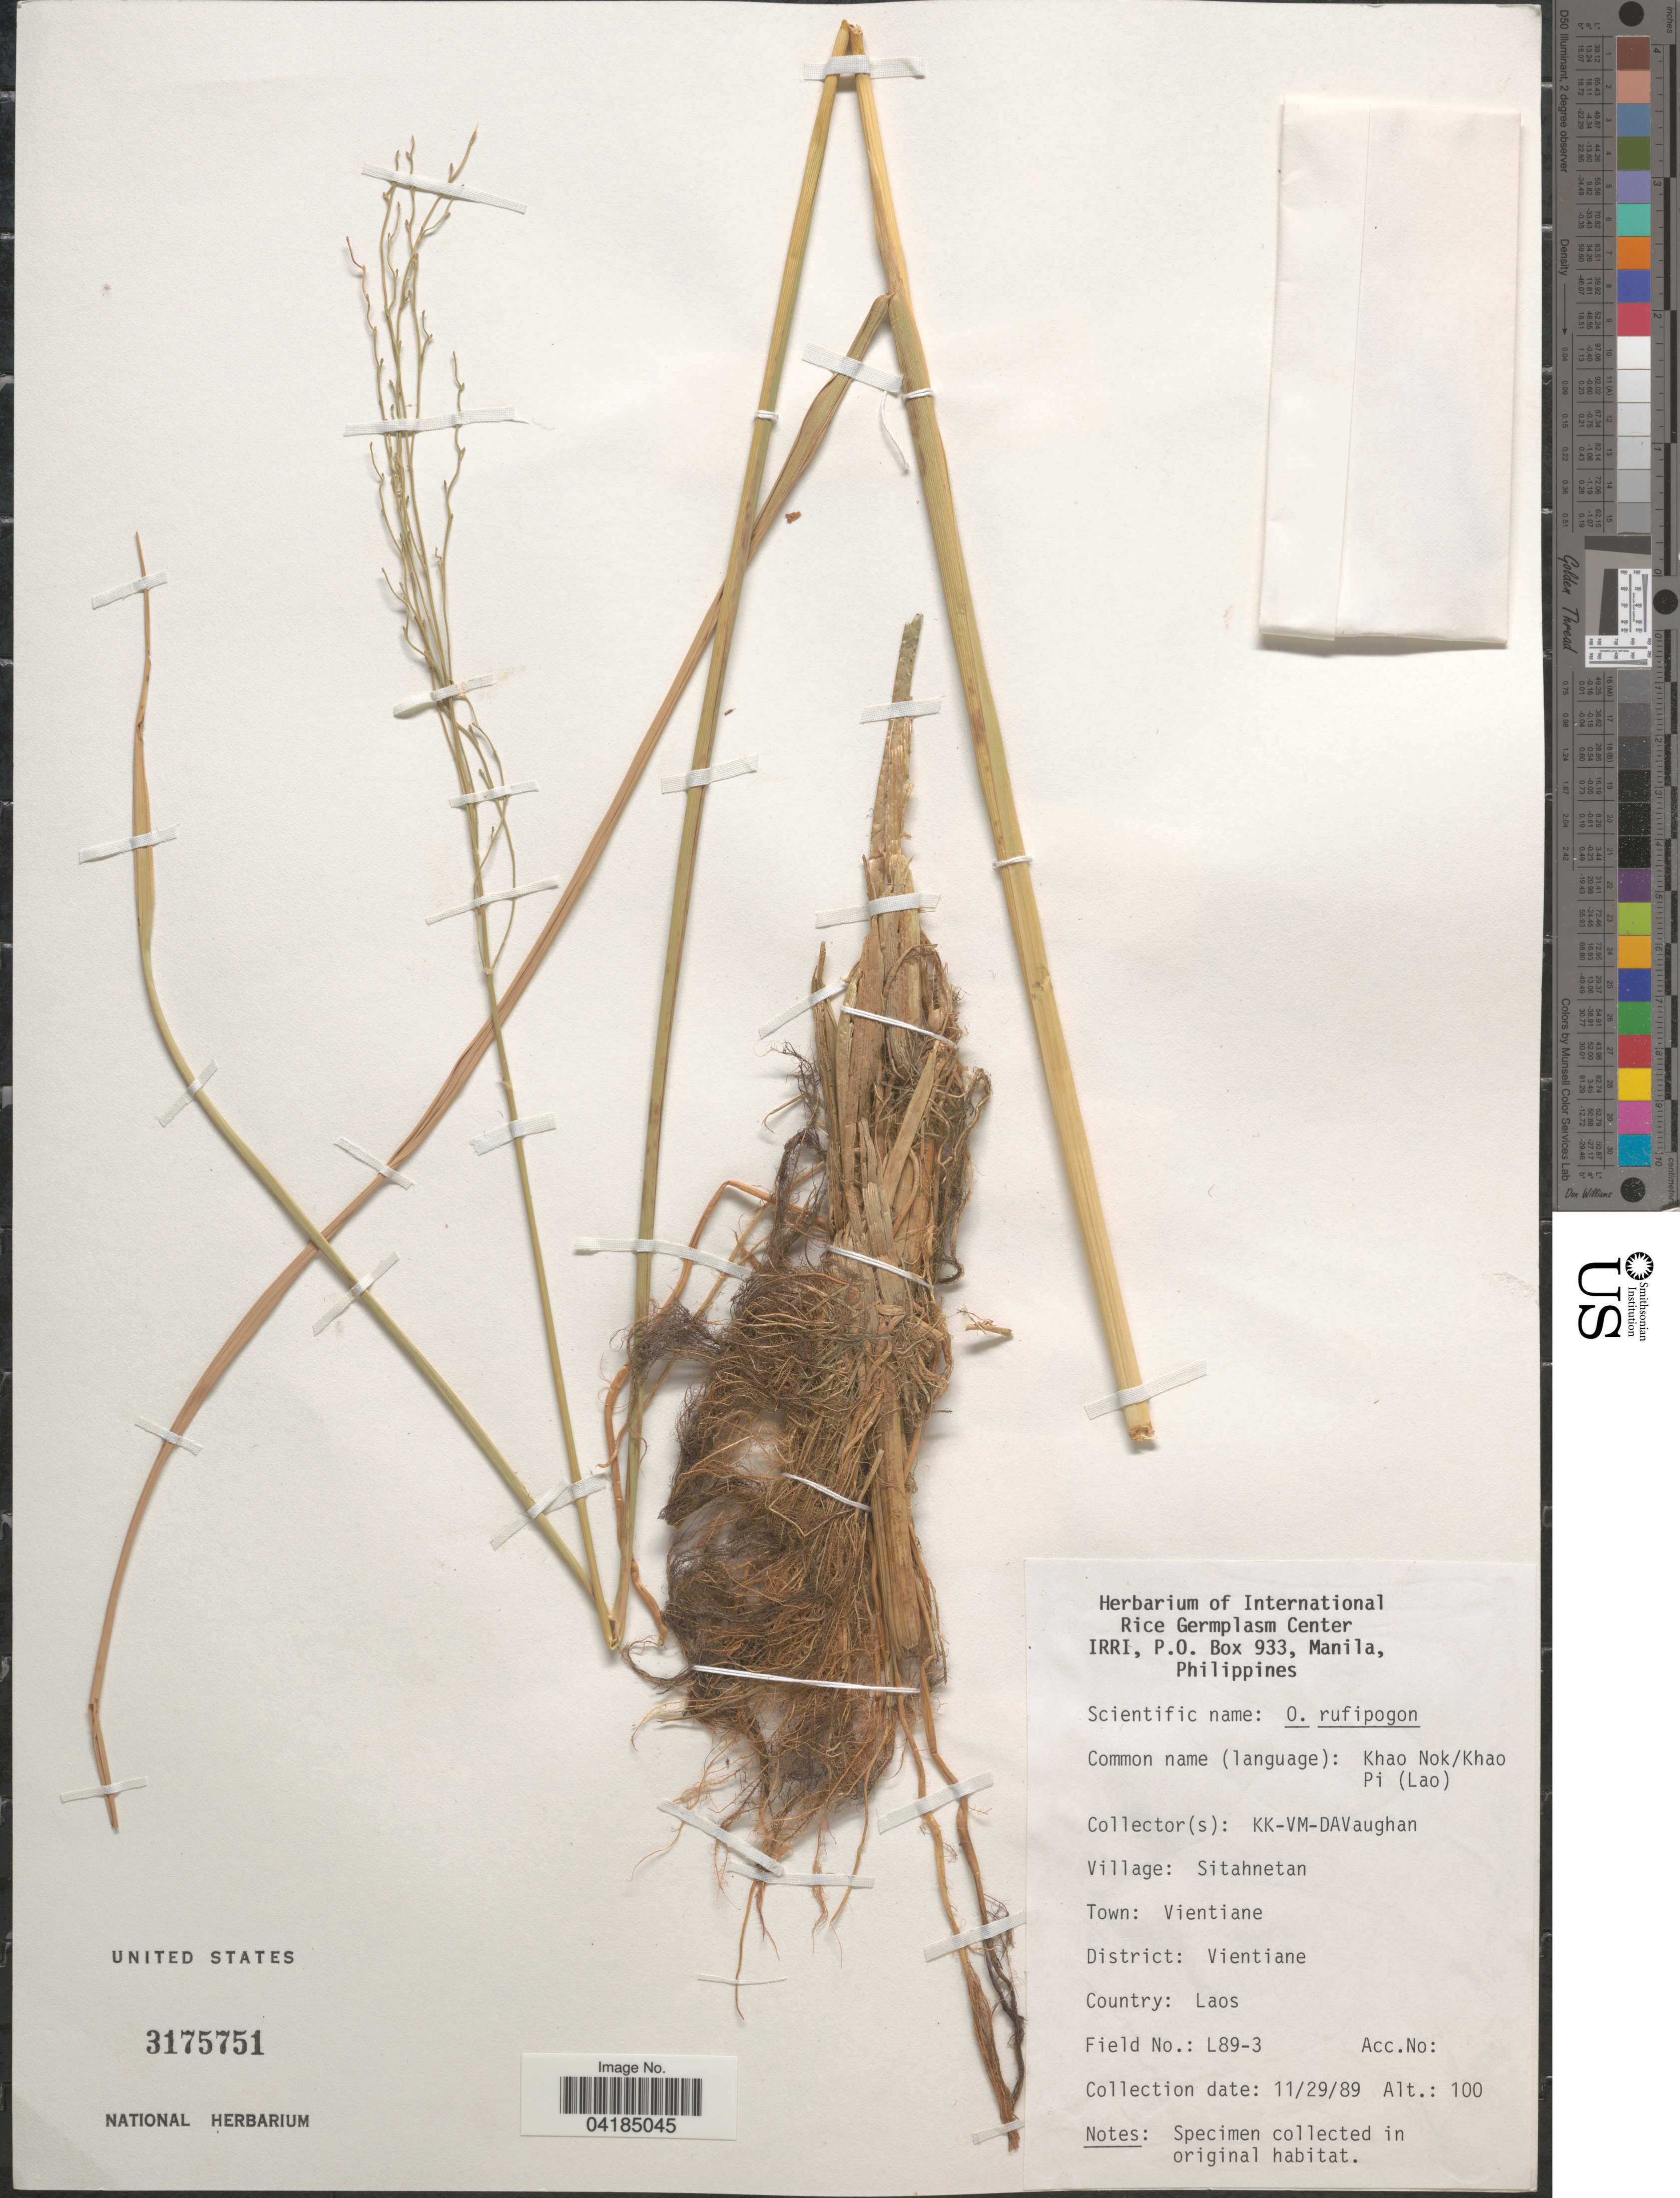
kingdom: Plantae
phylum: Tracheophyta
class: Liliopsida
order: Poales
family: Poaceae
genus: Oryza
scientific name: Oryza rufipogon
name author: Griffith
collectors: K. K., V. M. & D. Vaughan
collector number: L89-3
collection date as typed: Transcribed d/m/y: 29/11/89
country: Laos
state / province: Viangchan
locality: Village: Sitahnetan. Town: Vientiane. District: Vientiane.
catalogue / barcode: US 3175751